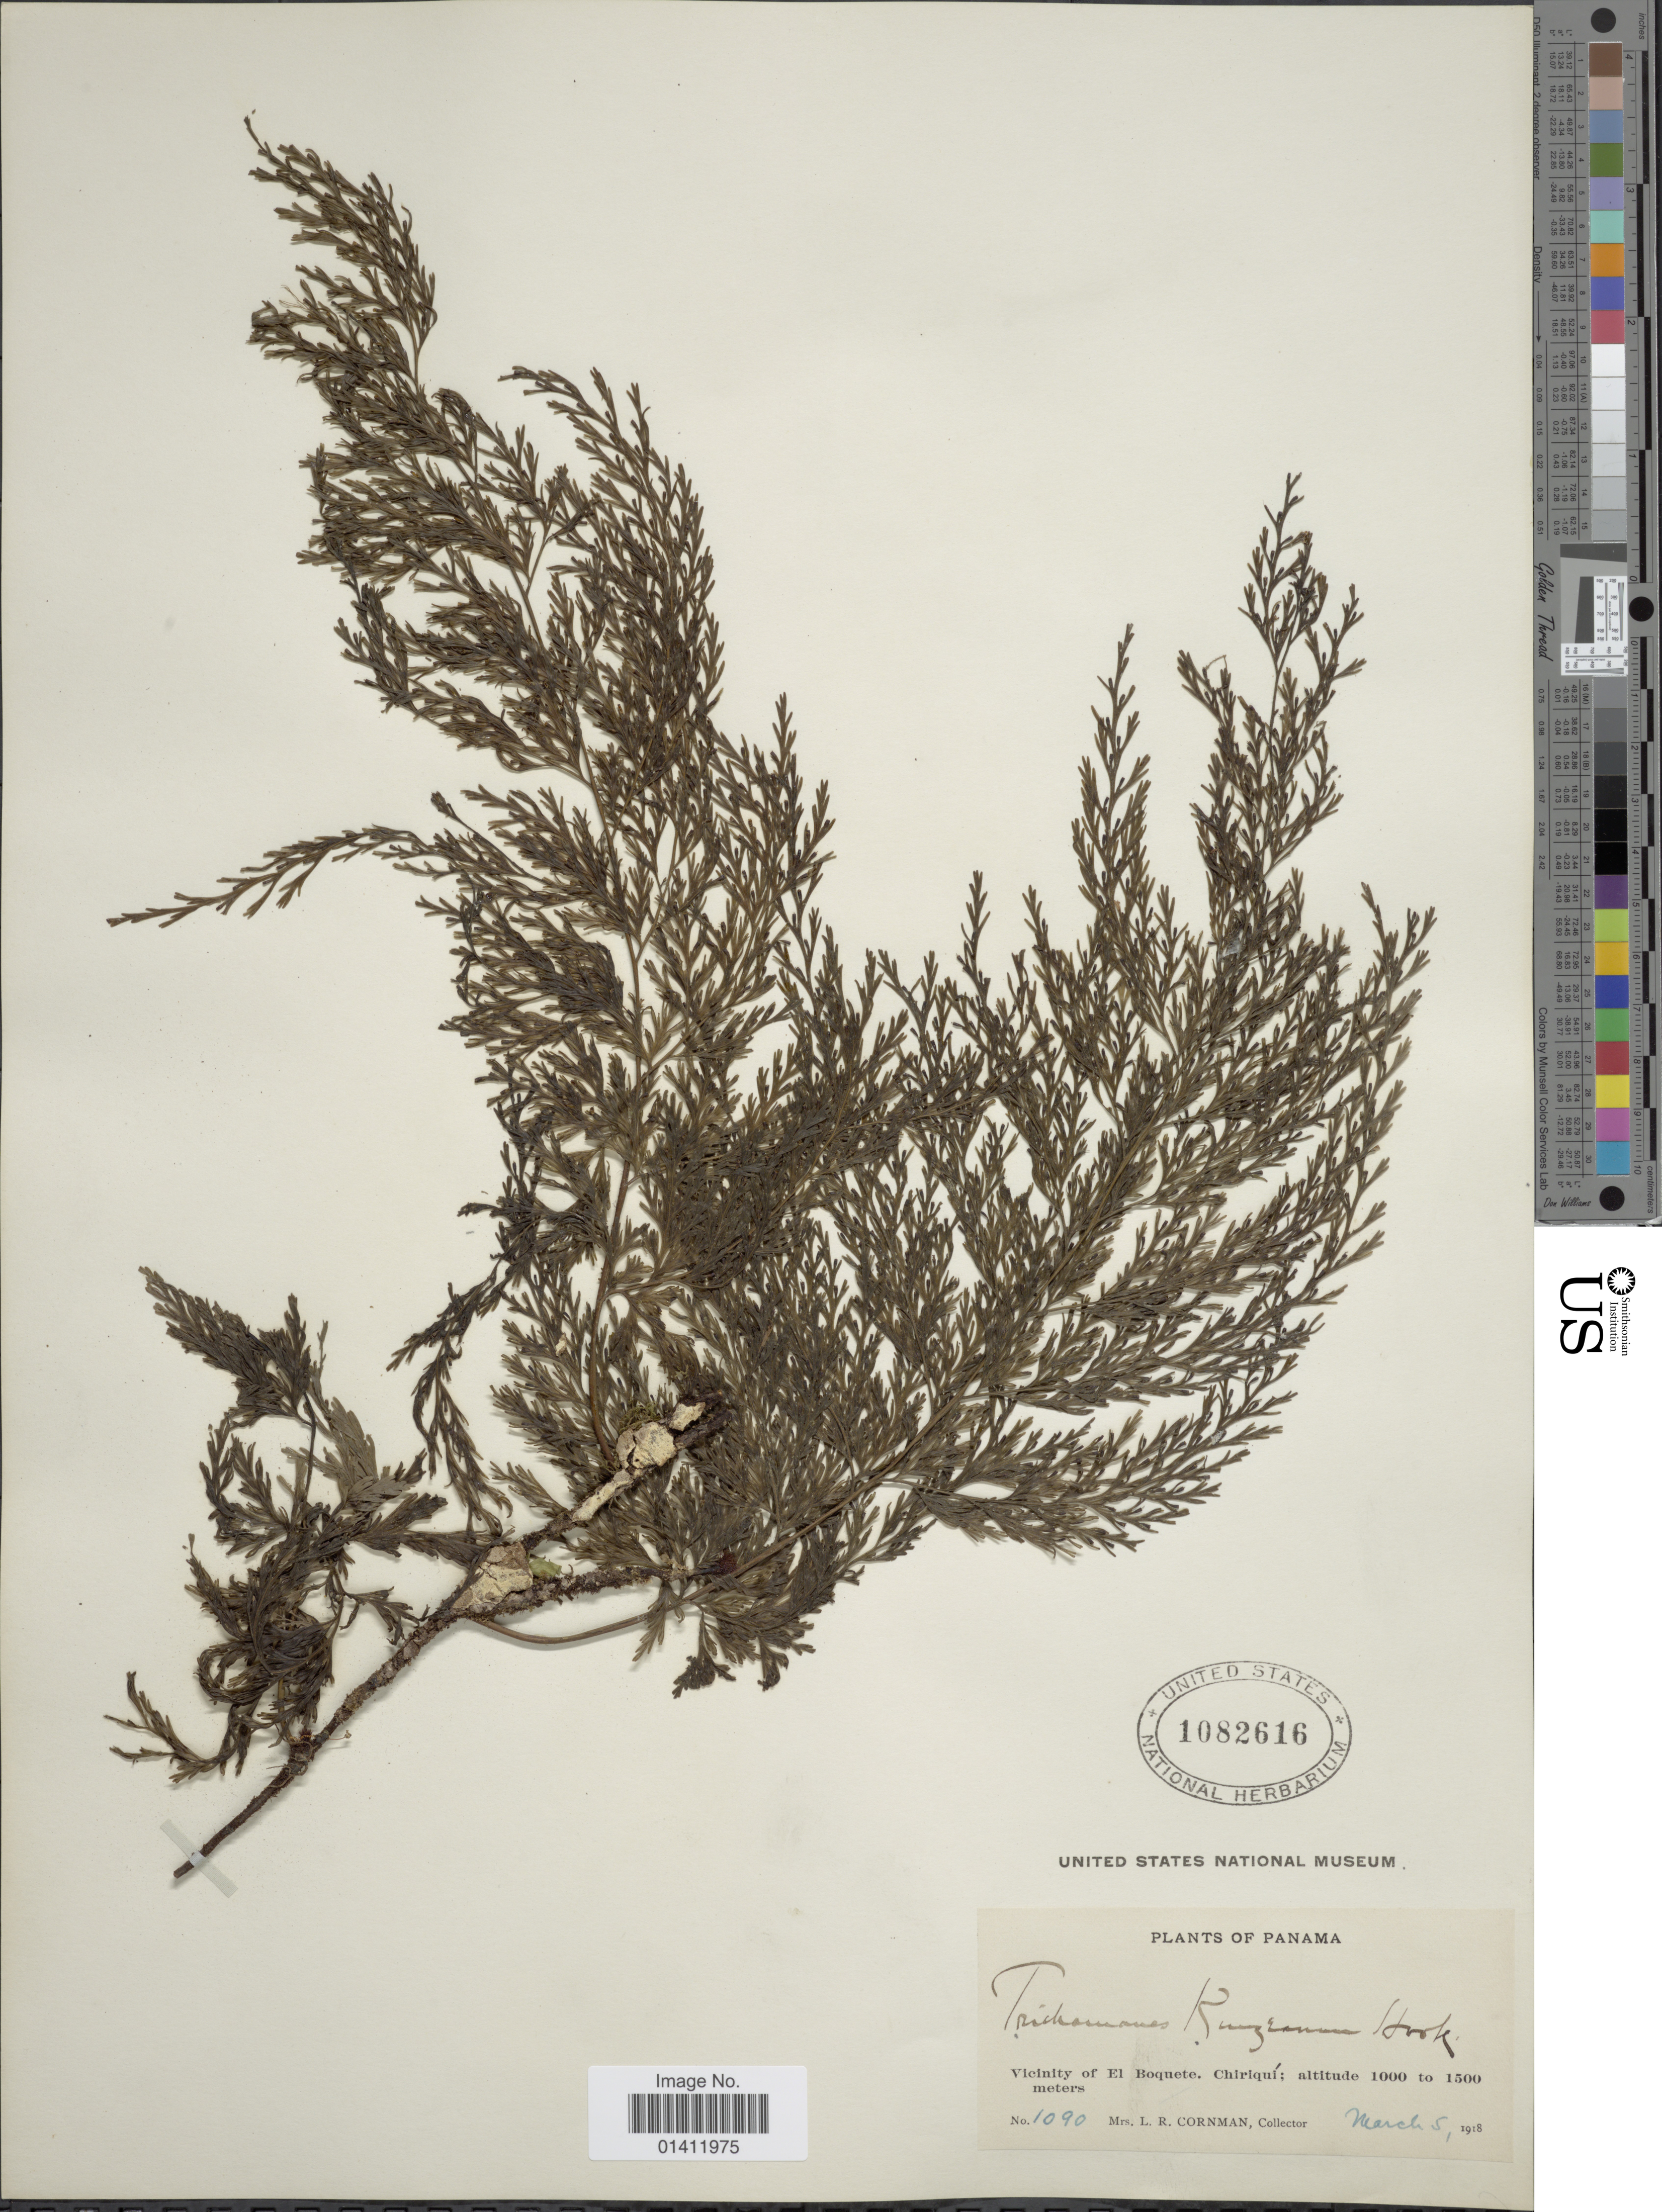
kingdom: Plantae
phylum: Tracheophyta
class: Polypodiopsida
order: Hymenophyllales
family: Hymenophyllaceae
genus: Vandenboschia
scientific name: Vandenboschia radicans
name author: (Sw.) Copel.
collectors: L. Cornman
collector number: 1090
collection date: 1918-03-05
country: Panama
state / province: Chiriqui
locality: Vicinity of El Boquete.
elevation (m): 1000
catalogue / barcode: US 1082616